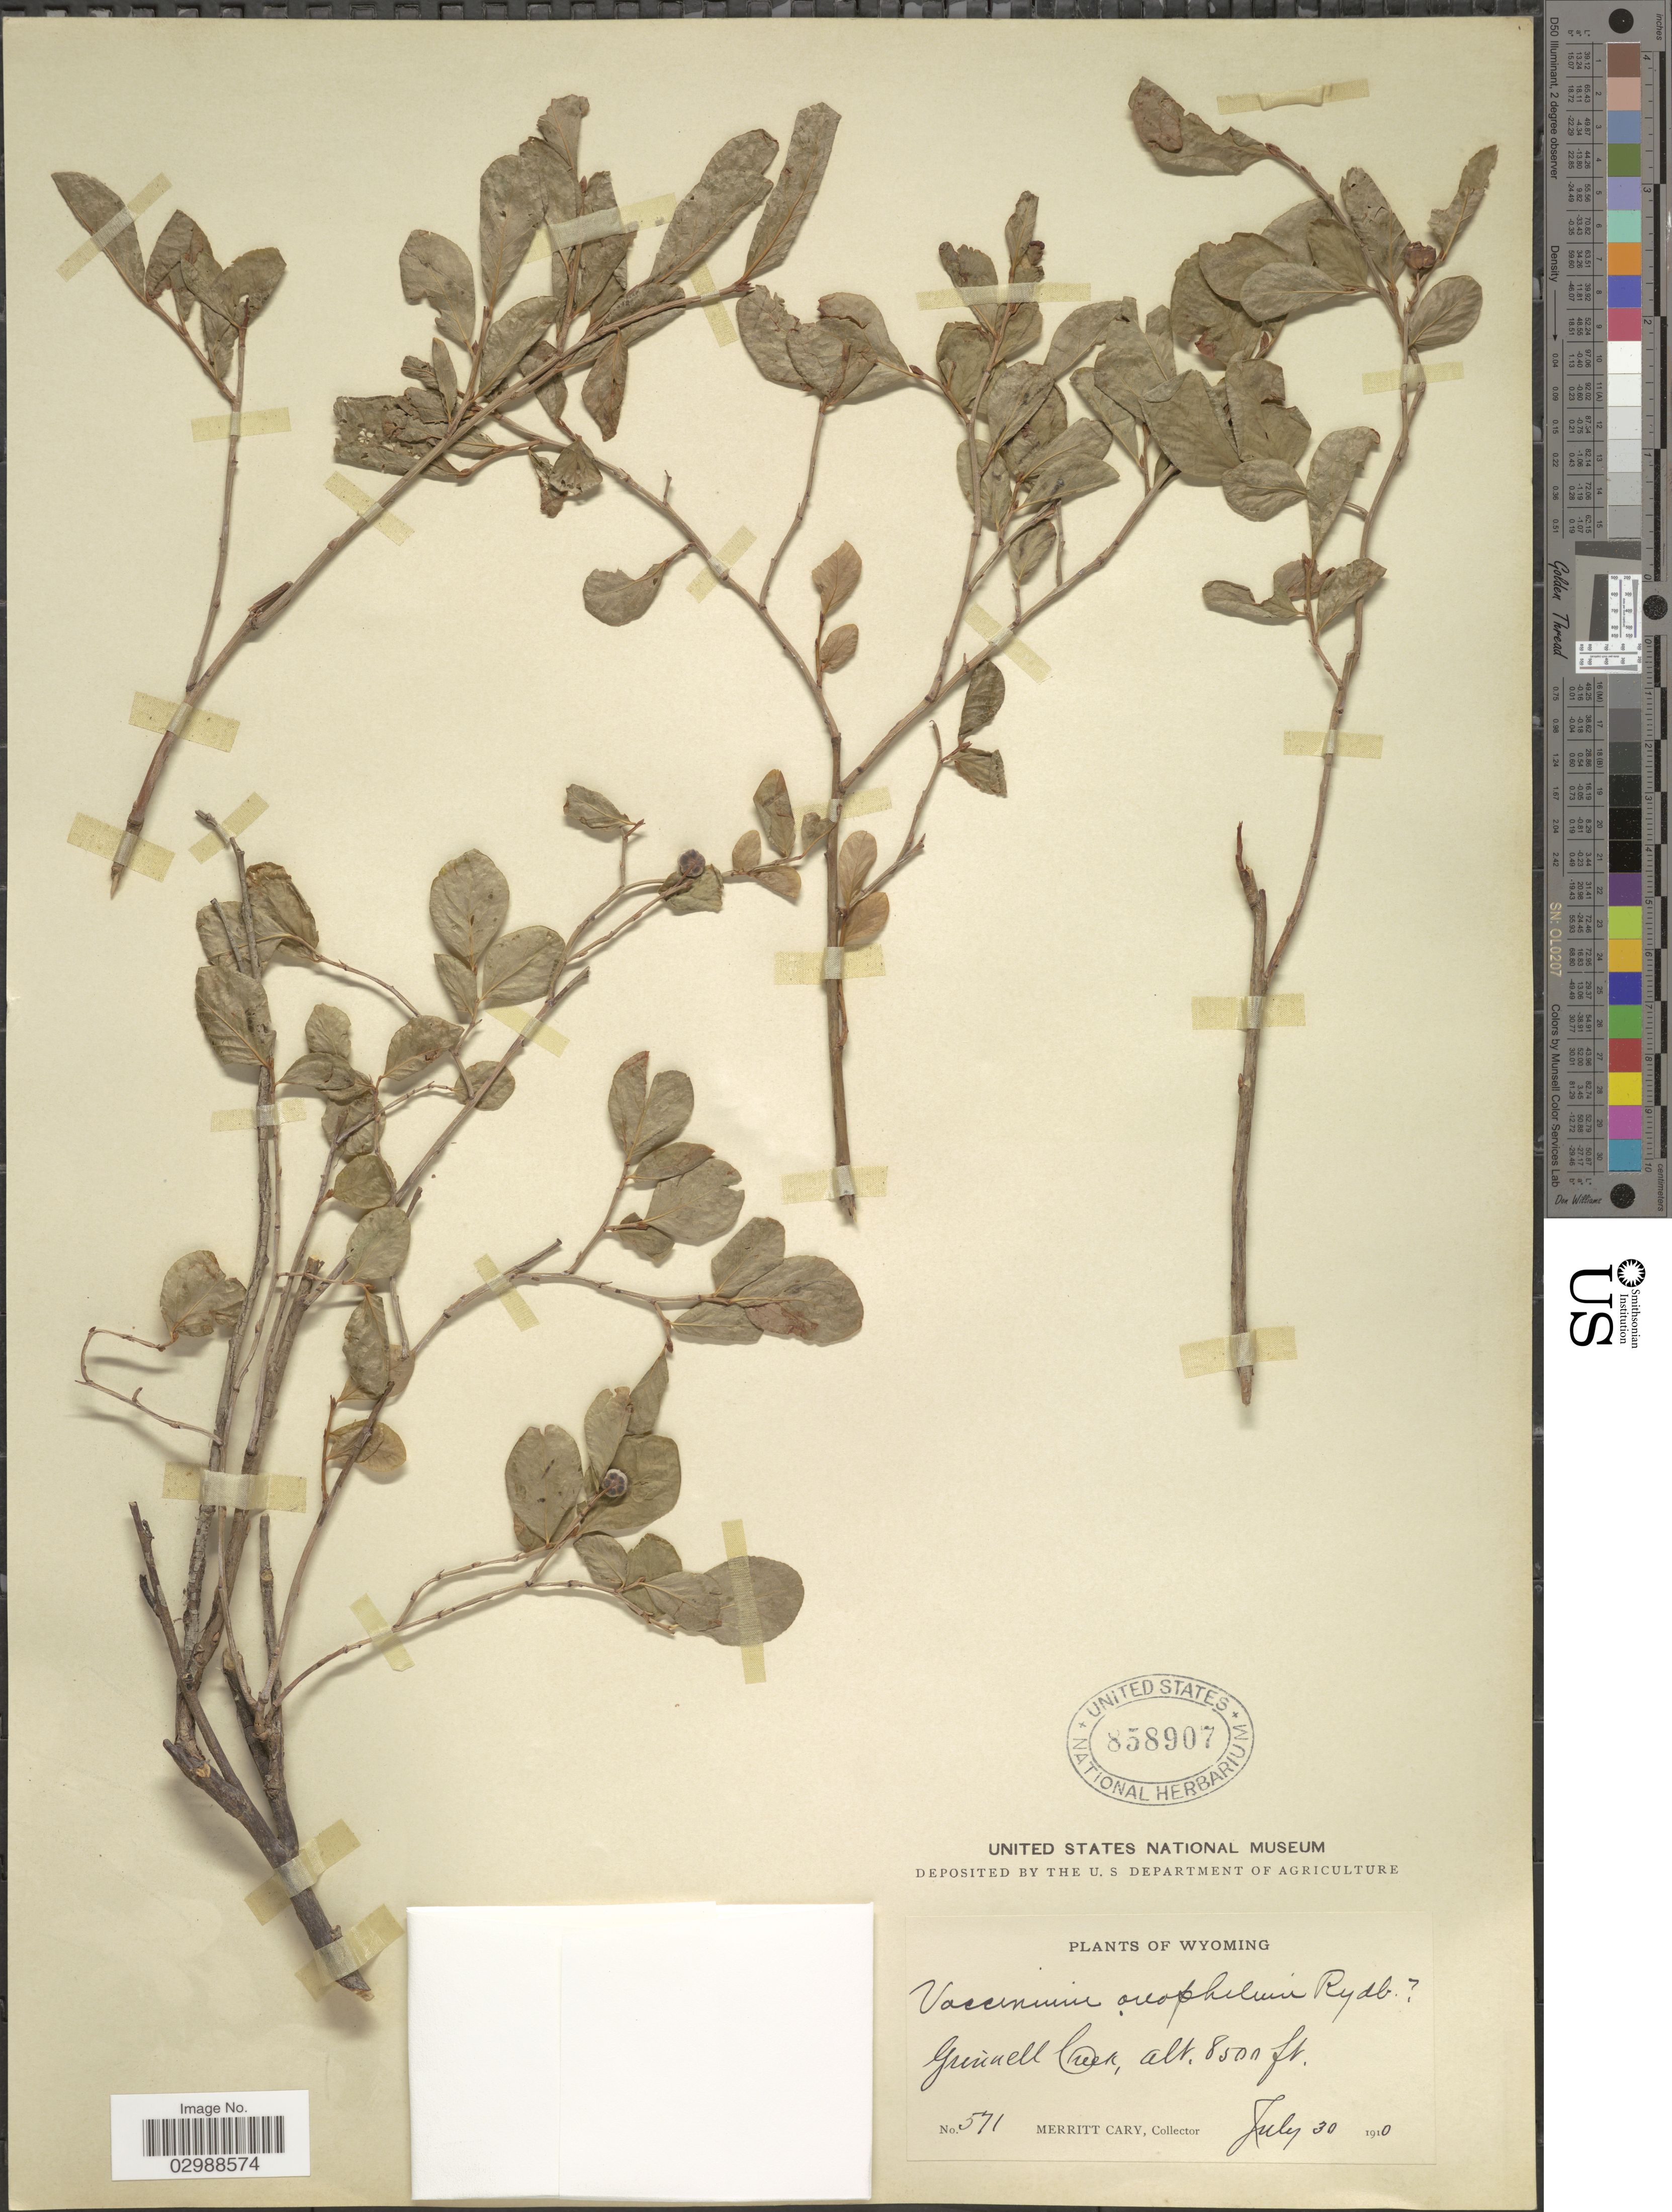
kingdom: Plantae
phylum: Tracheophyta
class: Magnoliopsida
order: Ericales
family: Ericaceae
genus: Vaccinium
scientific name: Vaccinium membranaceum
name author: Douglas ex Torr.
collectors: C. Merritt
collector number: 571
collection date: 1910-07-30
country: United States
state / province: Wyoming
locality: Grinnell Creek.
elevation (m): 2591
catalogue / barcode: US 858907